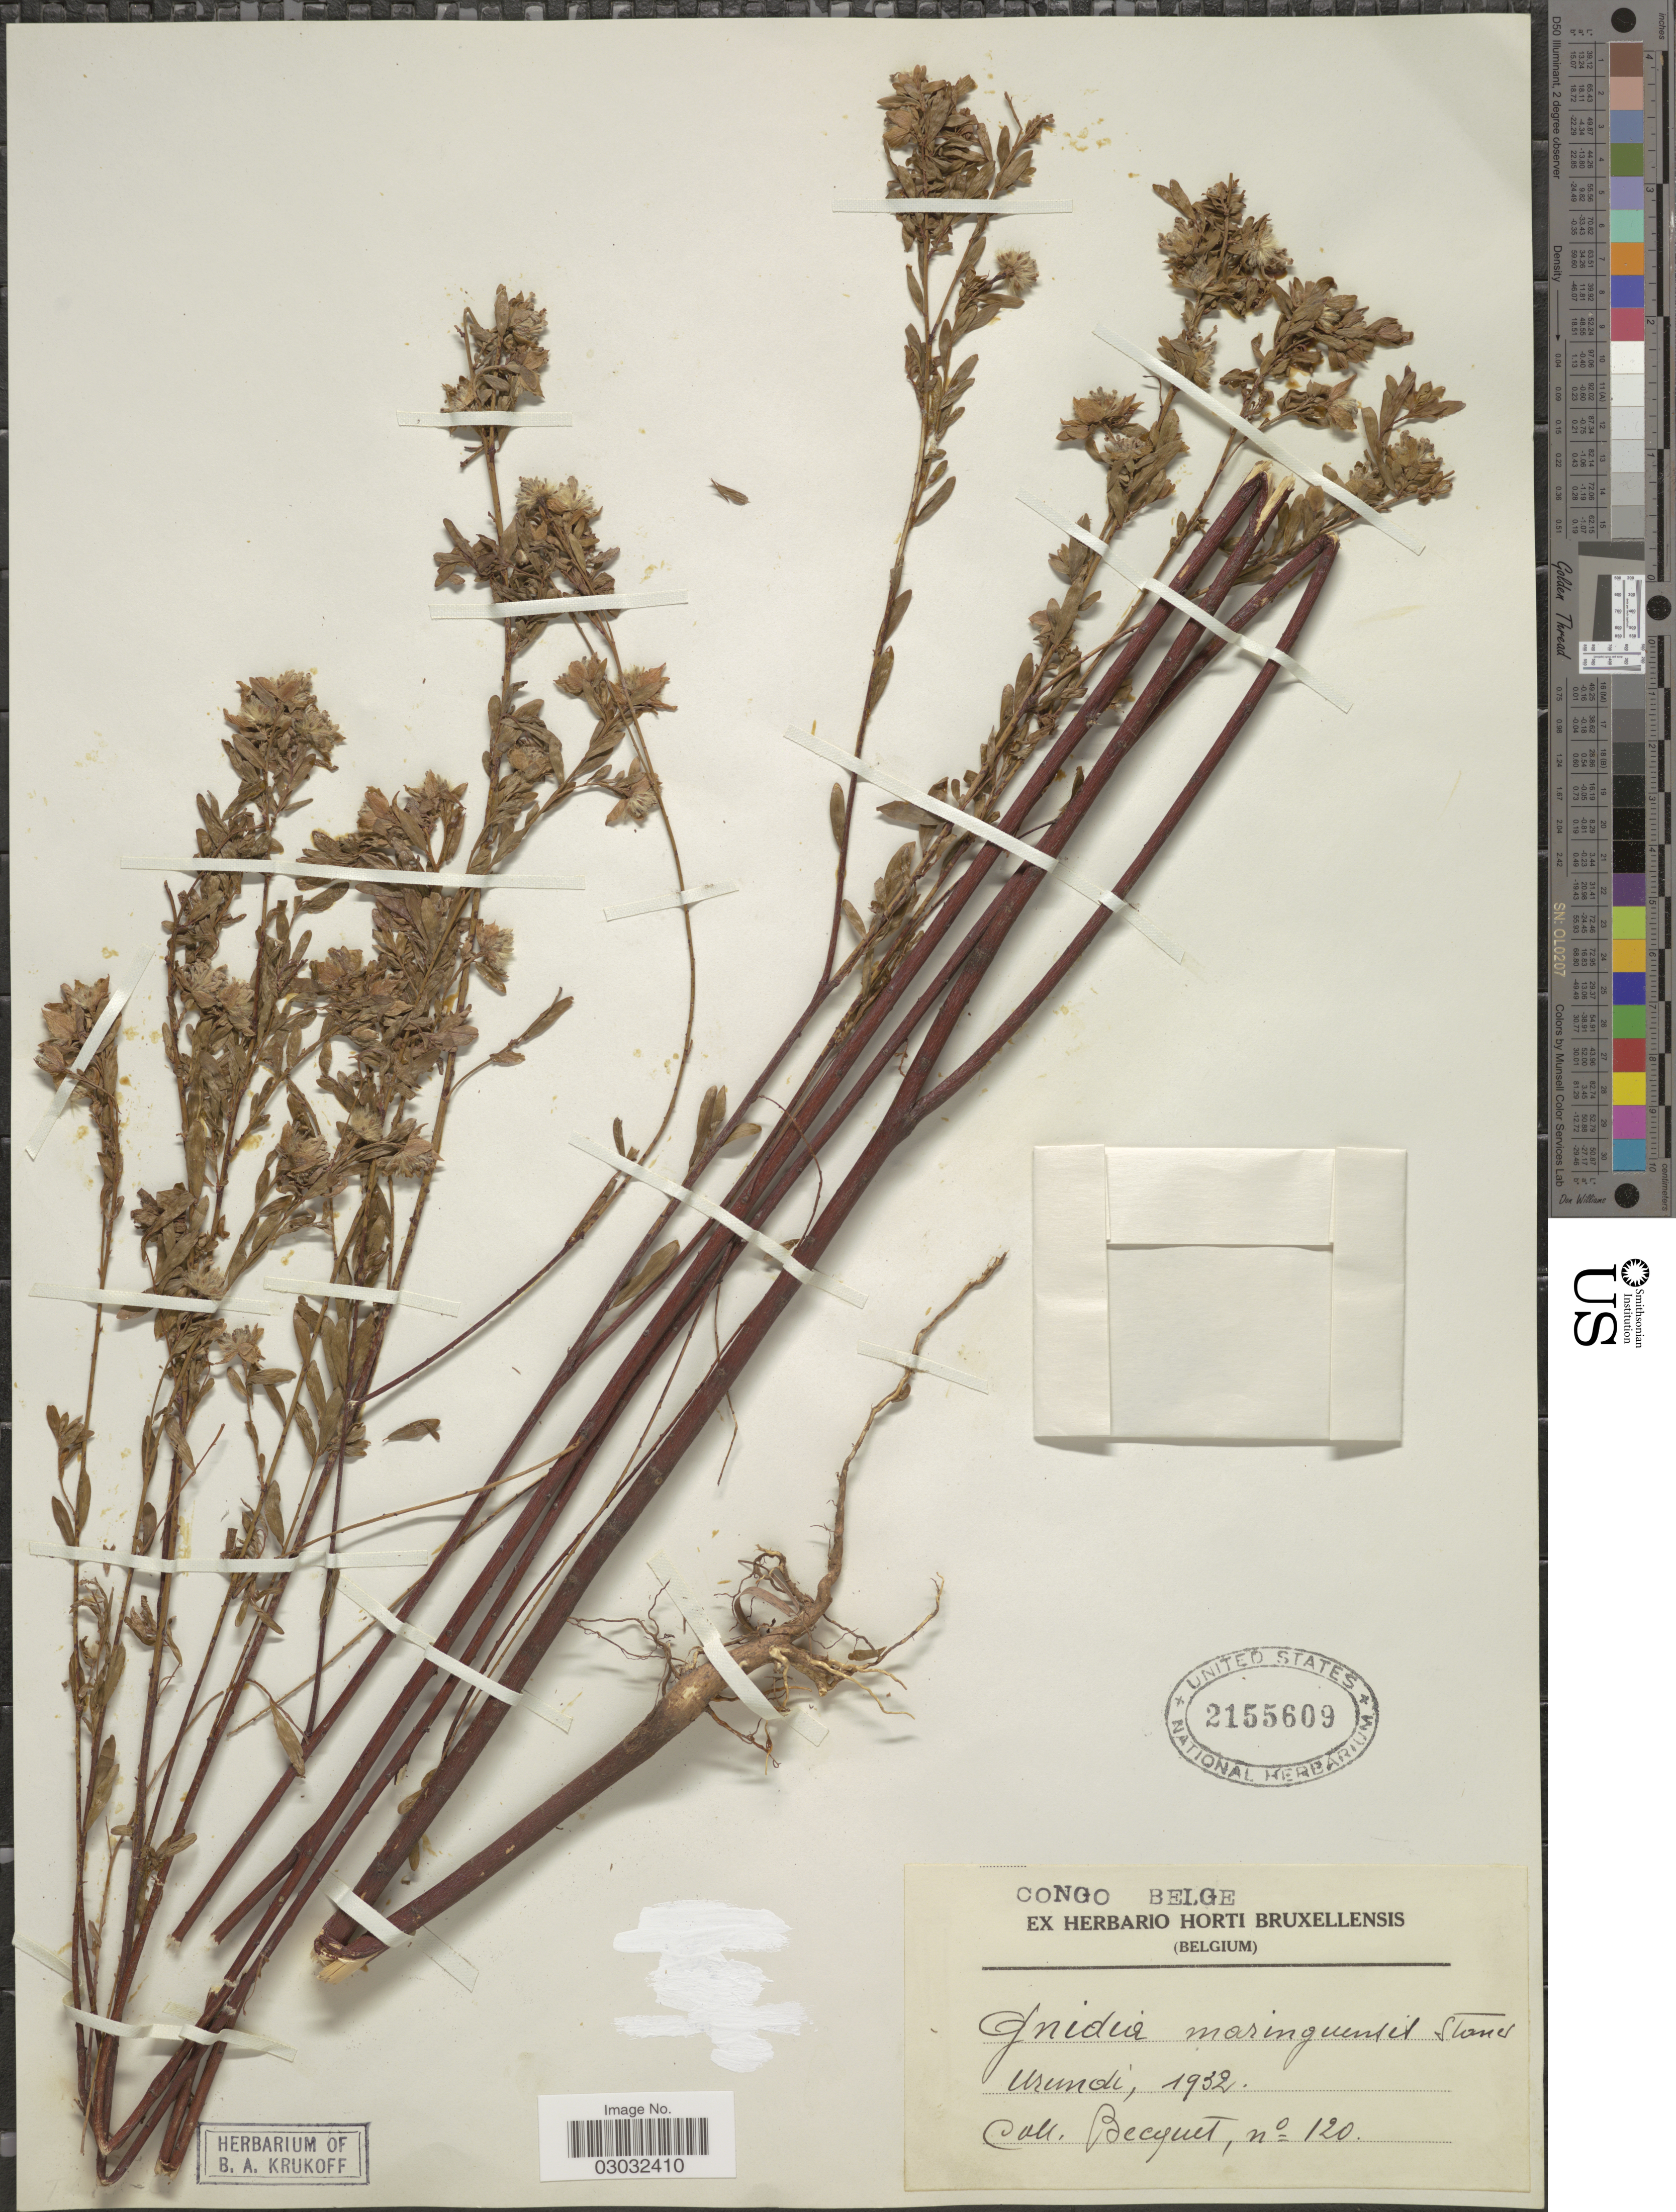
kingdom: Plantae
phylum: Tracheophyta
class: Magnoliopsida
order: Malvales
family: Thymelaeaceae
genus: Gnidia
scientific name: Gnidia marunguensis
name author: Staner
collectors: Becquet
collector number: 120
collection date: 1932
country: Burundi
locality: Congo Belge. Urundi.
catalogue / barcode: US 2155609